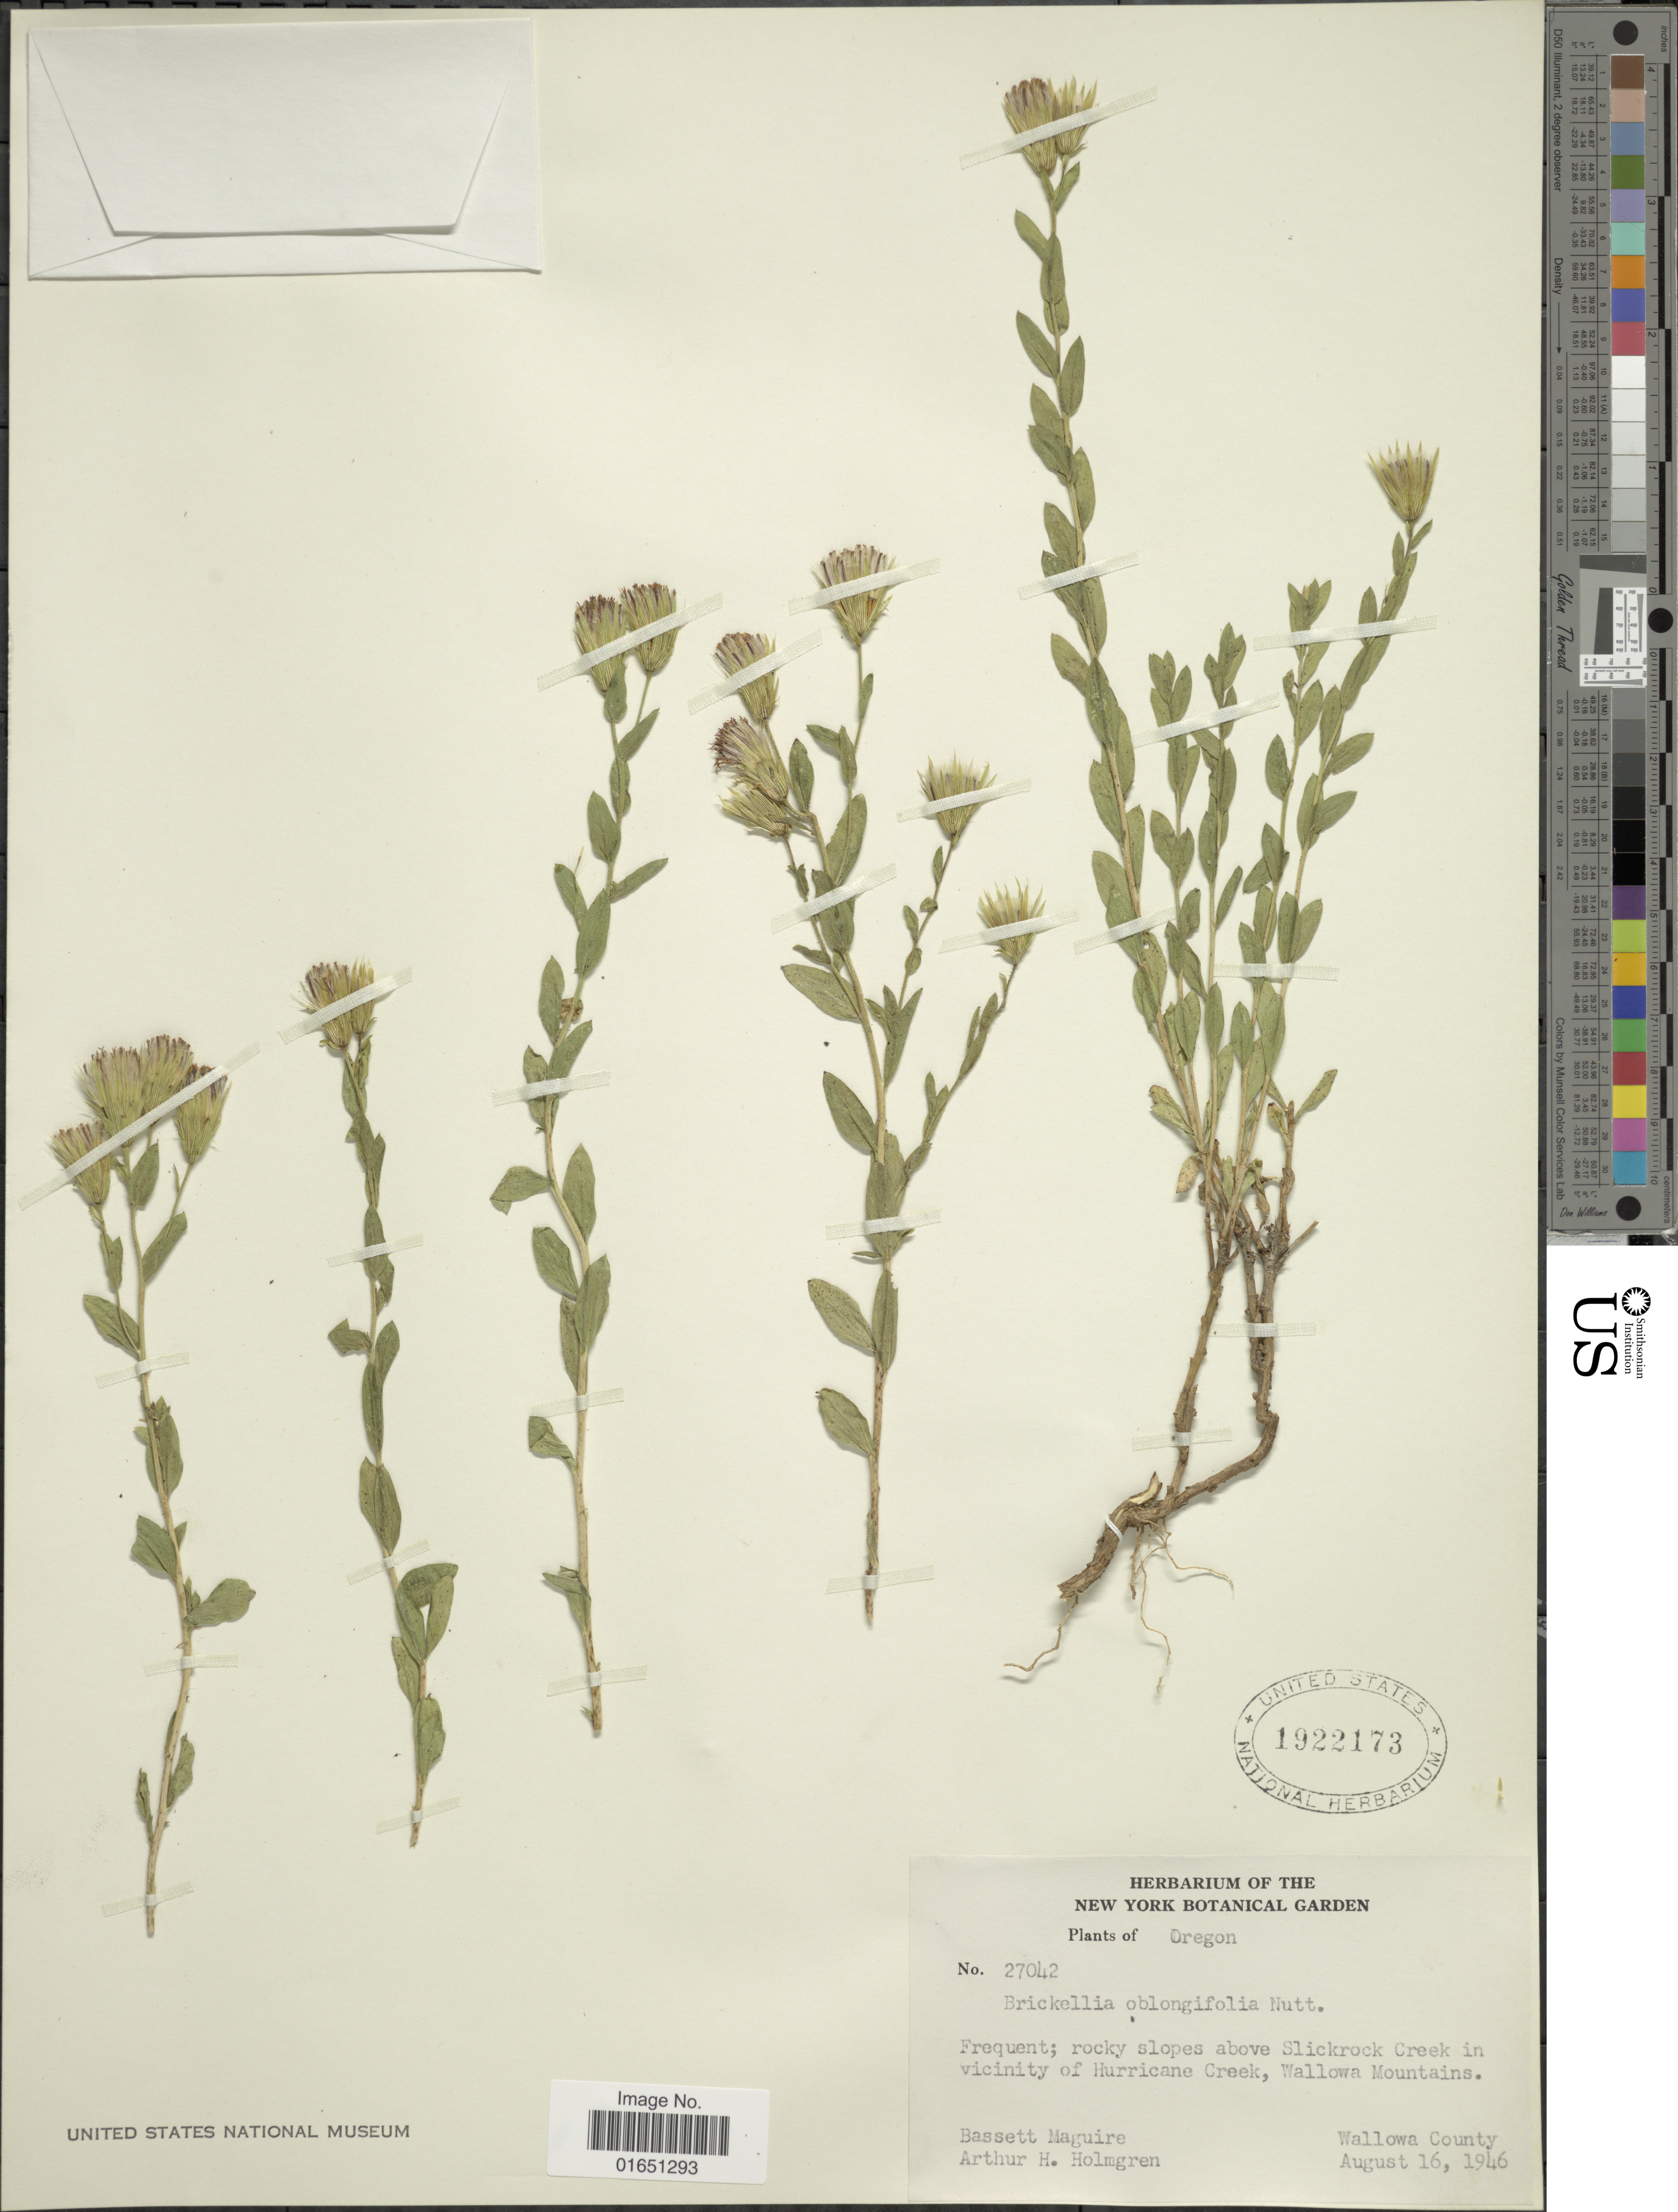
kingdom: Plantae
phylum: Tracheophyta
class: Magnoliopsida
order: Asterales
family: Asteraceae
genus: Brickellia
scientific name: Brickellia oblongifolia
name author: Nutt.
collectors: B. Maguire & A. H. Holmgren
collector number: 27042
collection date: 1946-08-16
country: United States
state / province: Oregon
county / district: Wallowa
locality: Rocky slopes above Slickrock CReek in vicinity of Hurricane Creek, Wallowa Mountains, Wallowa County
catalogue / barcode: US 1922173